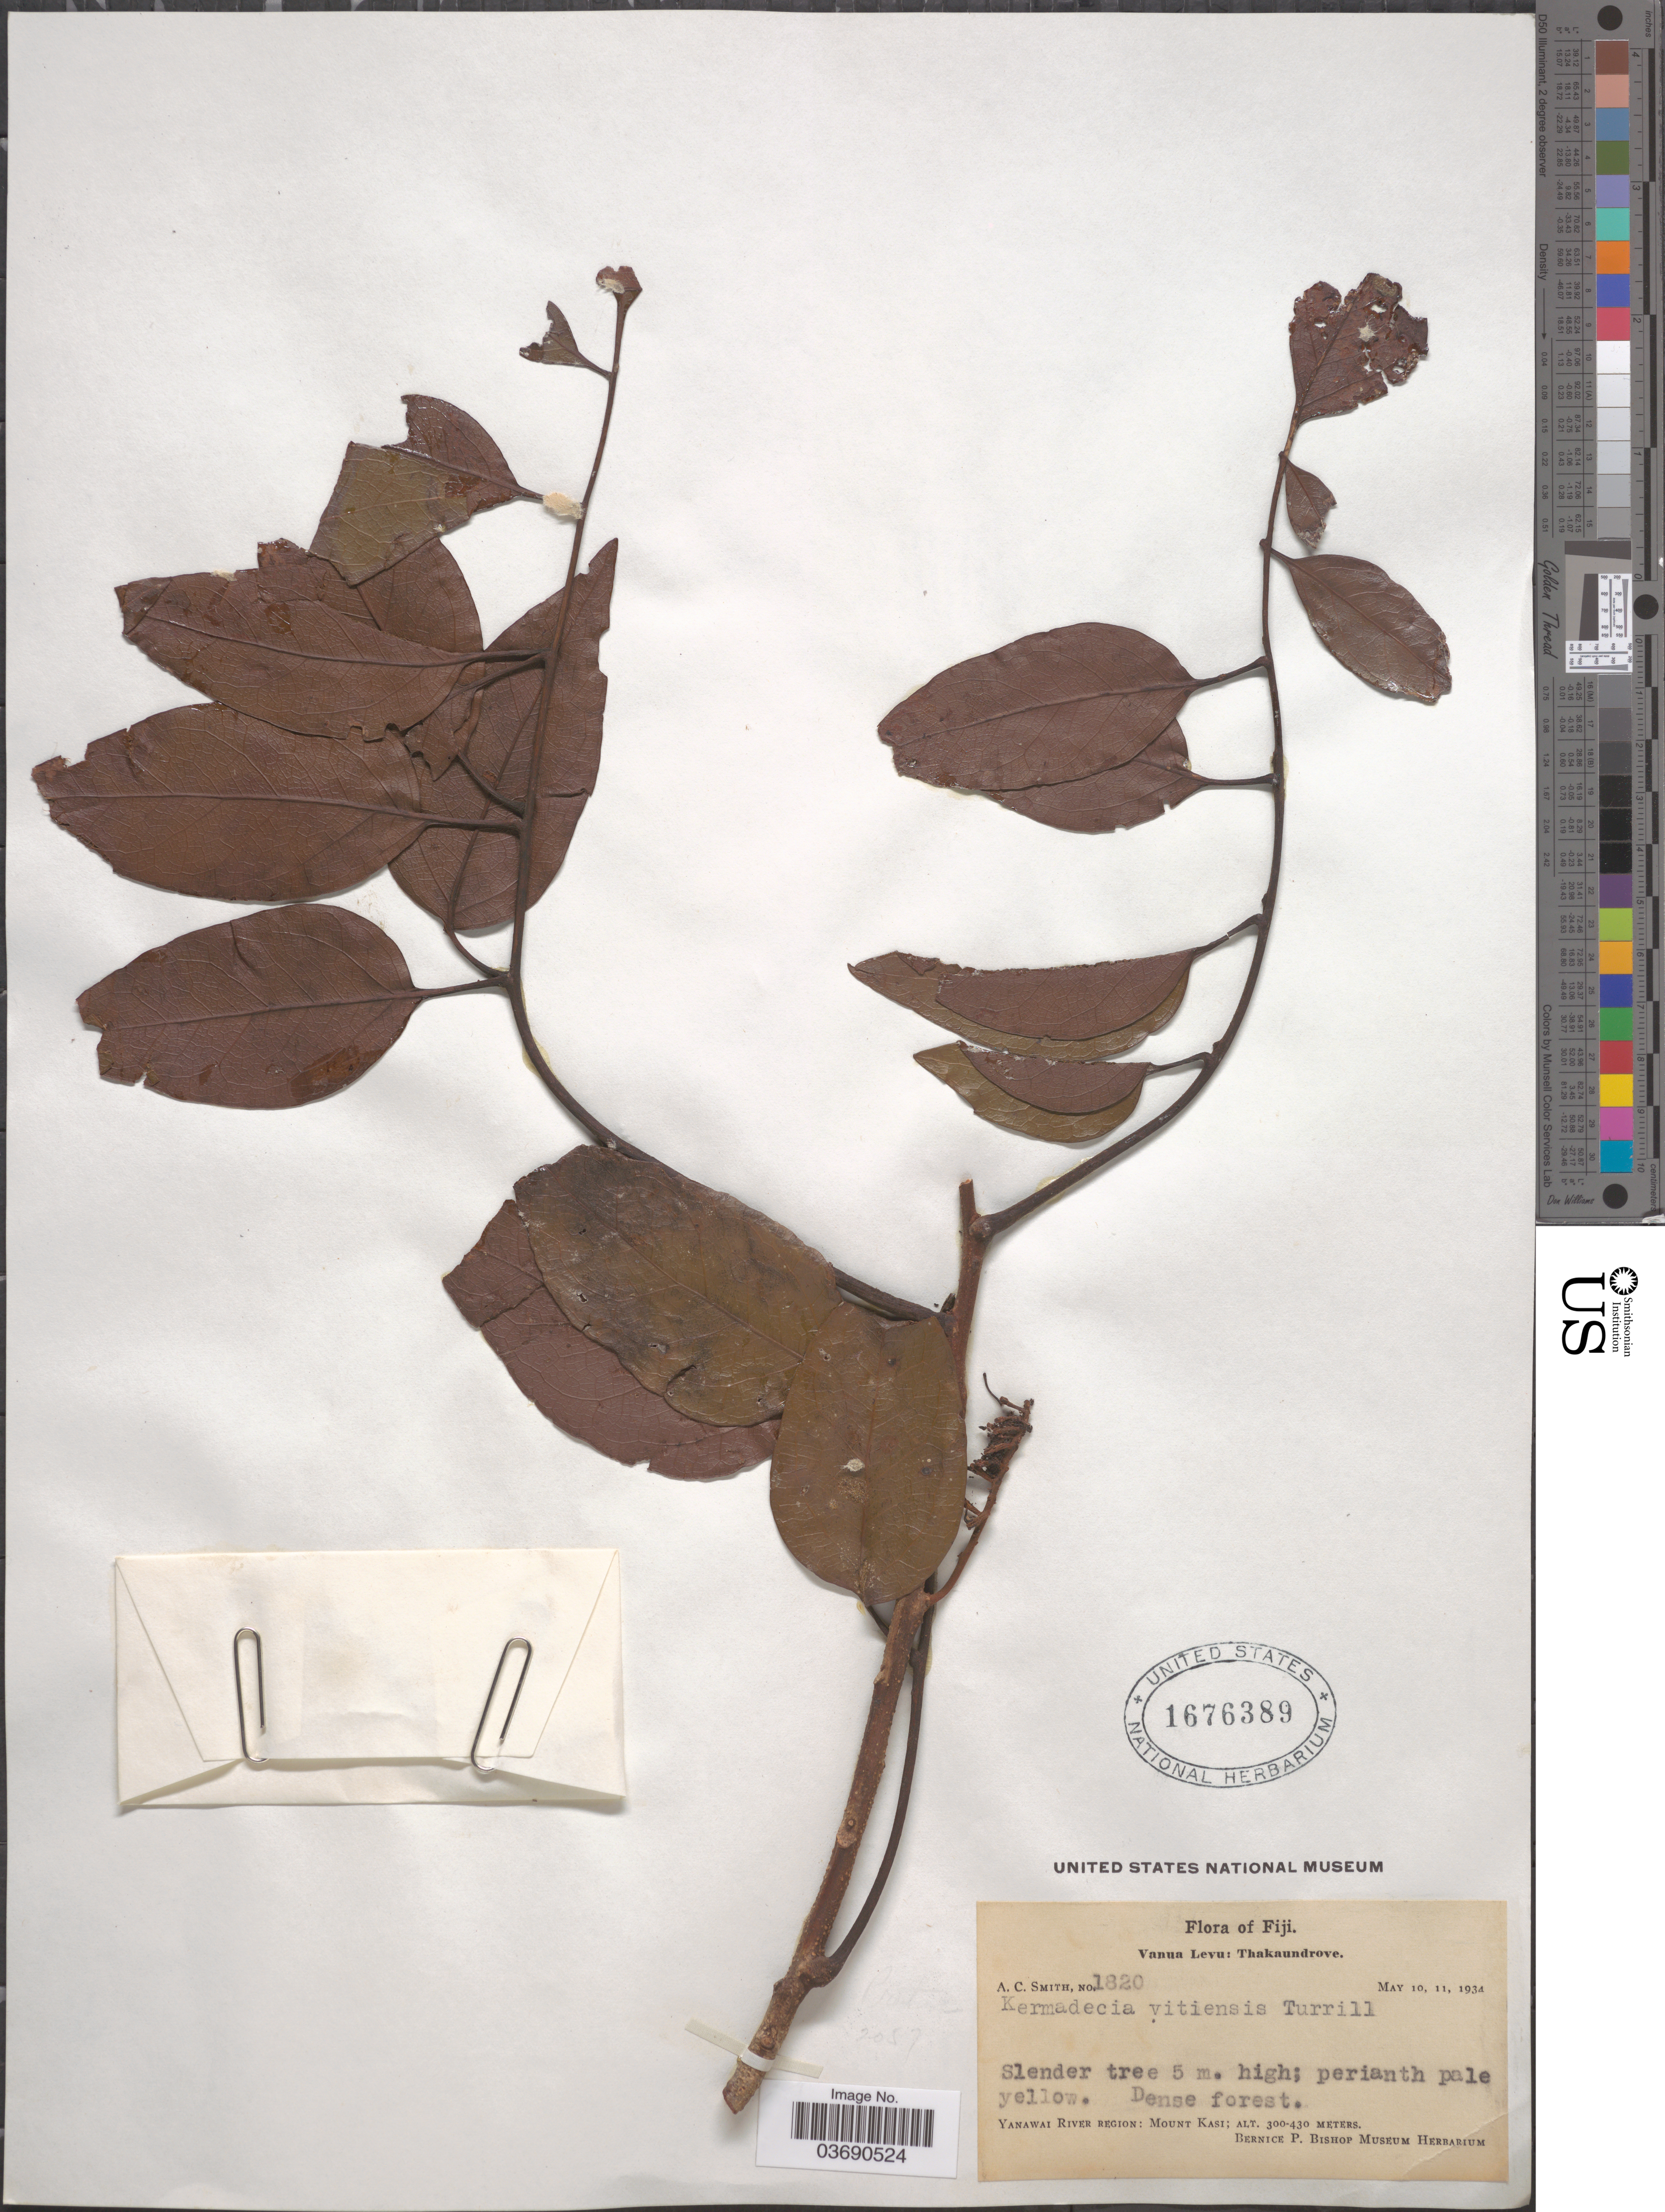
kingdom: Plantae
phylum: Tracheophyta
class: Magnoliopsida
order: Proteales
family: Proteaceae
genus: Turrillia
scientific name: Turrillia vitiensis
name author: (Turill) A.C. Sm.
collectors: A. C. Smith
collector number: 1820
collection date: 1934-05-10/1934-05-11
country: Fiji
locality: Vanua Levu: Thakaundrove. Yanawai River Region: Mount Kasi.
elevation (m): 300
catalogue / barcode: US 1676389